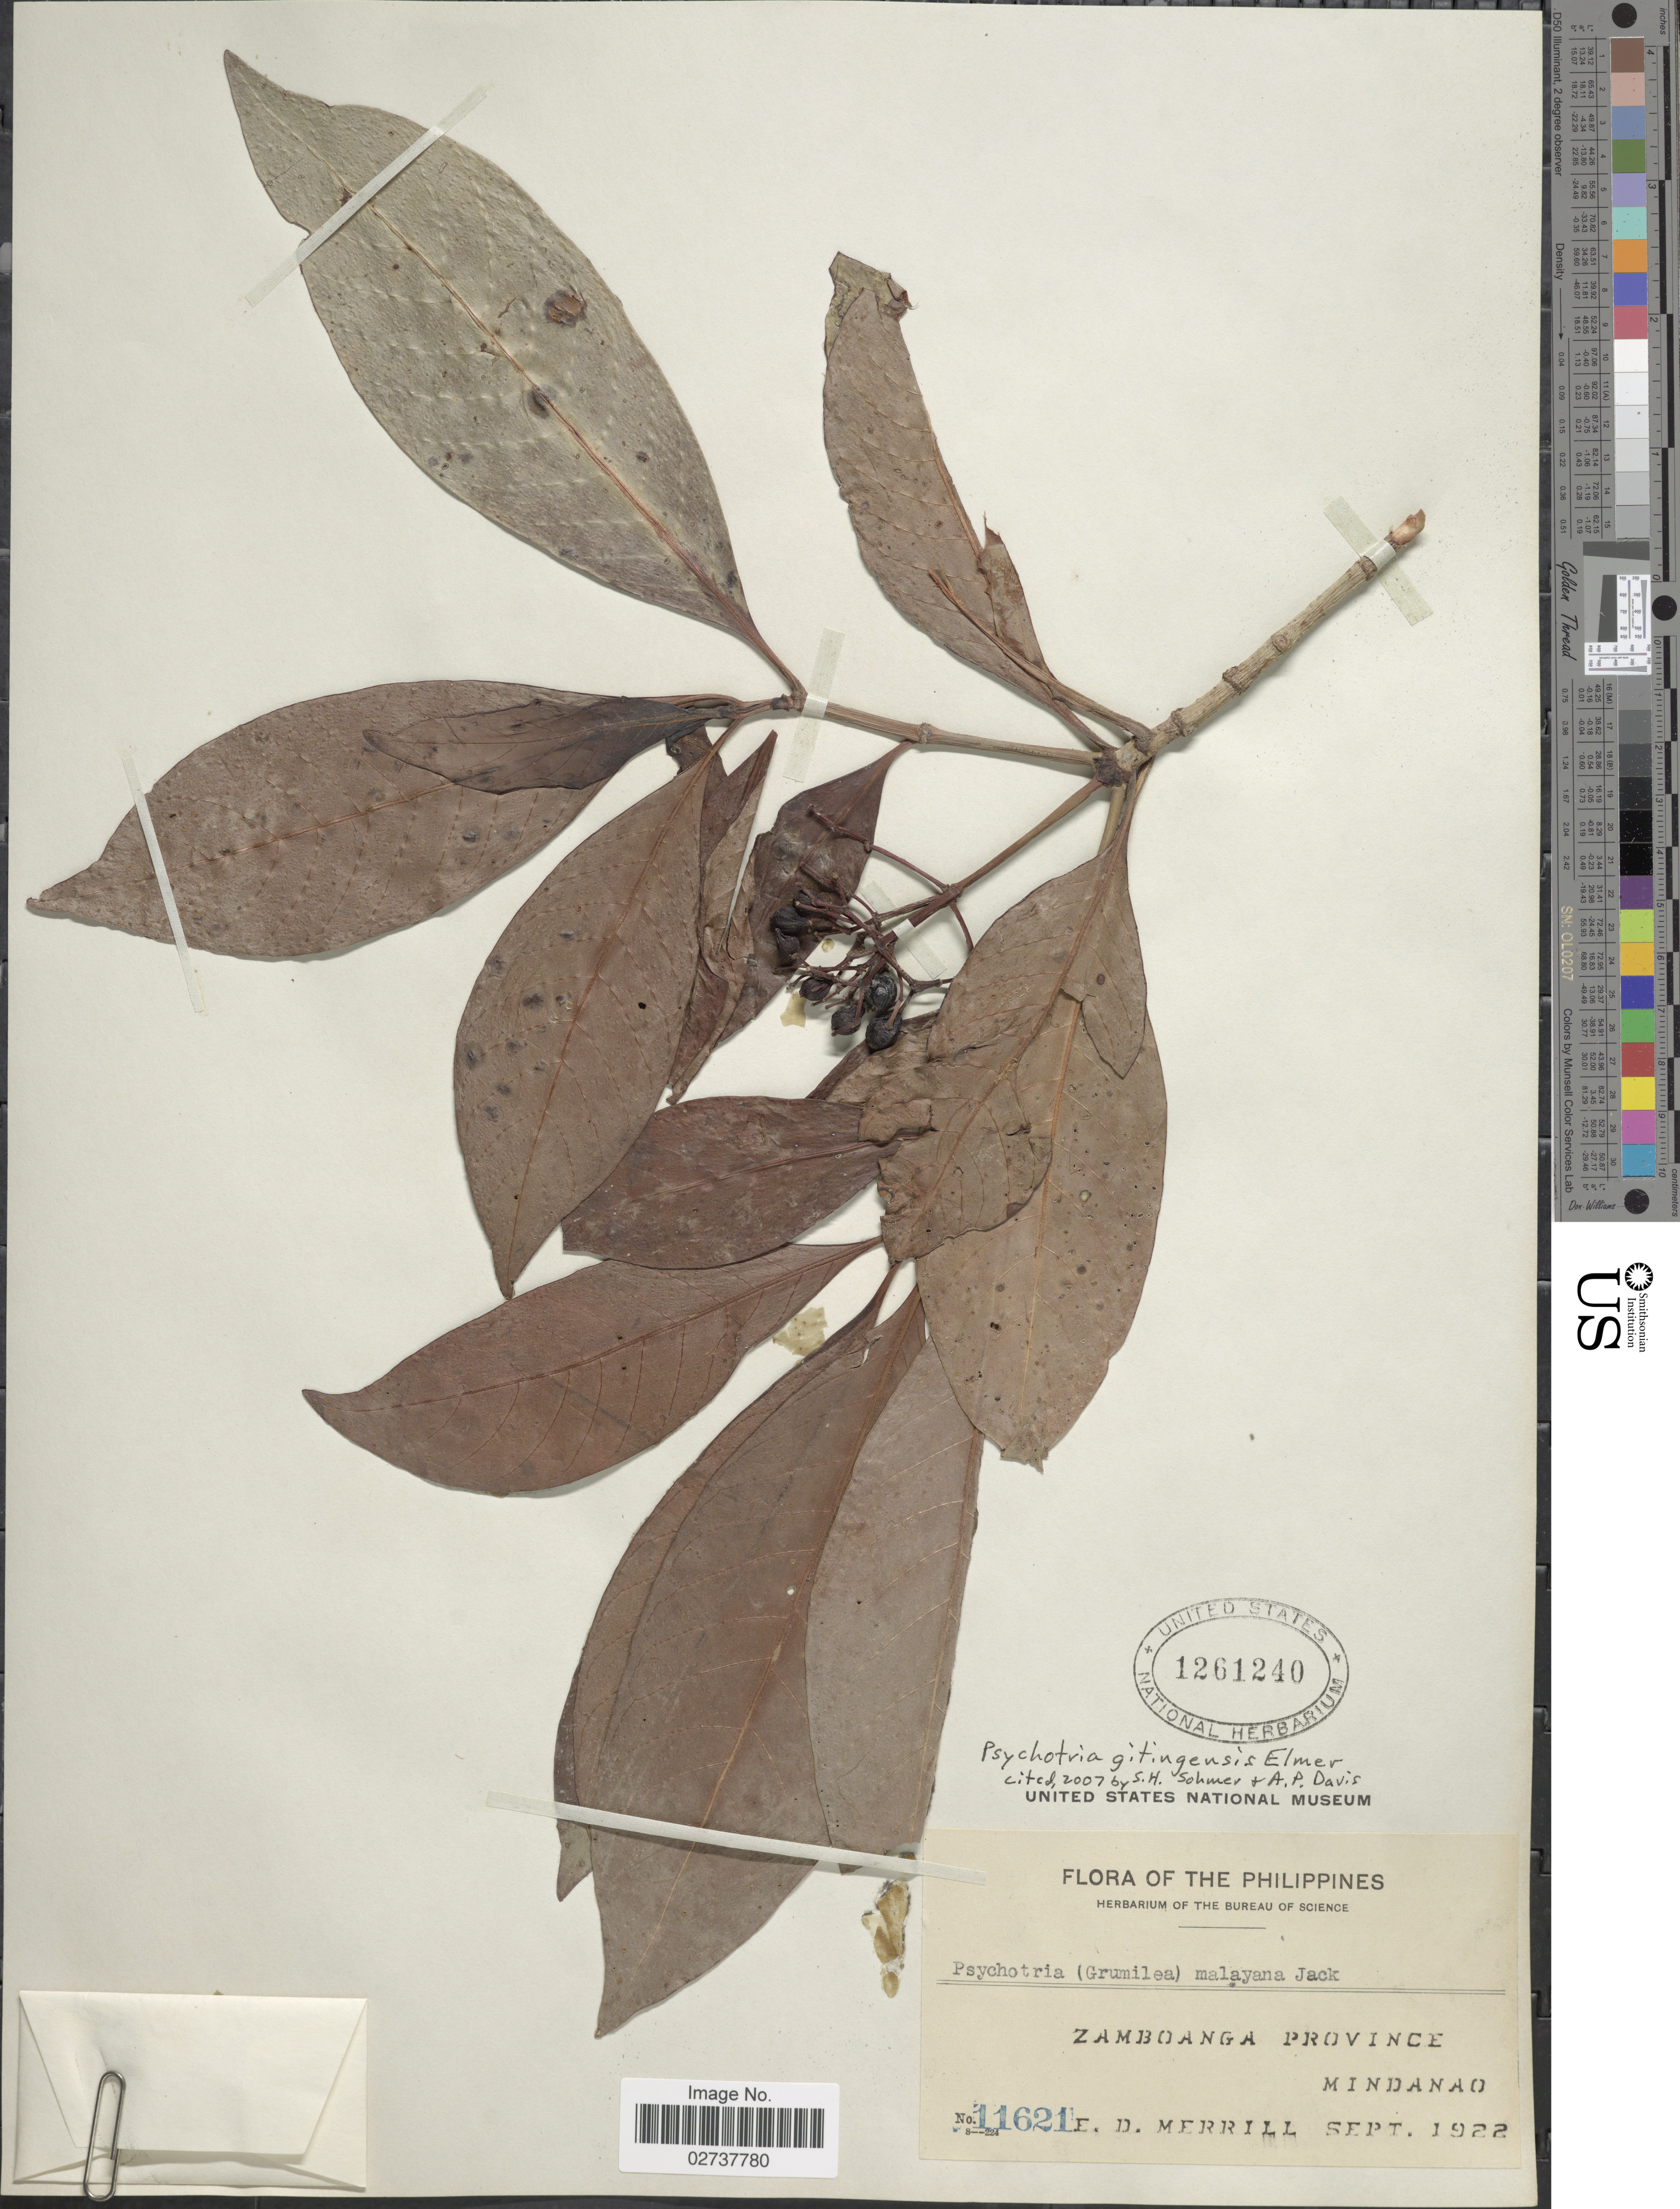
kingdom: Plantae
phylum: Tracheophyta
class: Magnoliopsida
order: Gentianales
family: Rubiaceae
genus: Psychotria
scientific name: Psychotria gitingensis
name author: Elmer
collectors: E. D. Merrill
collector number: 11621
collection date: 1922-09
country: Philippines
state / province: Zamboanga Peninsula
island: Mindanao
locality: Zamboanga Province, Mindanao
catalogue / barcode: US 1261240